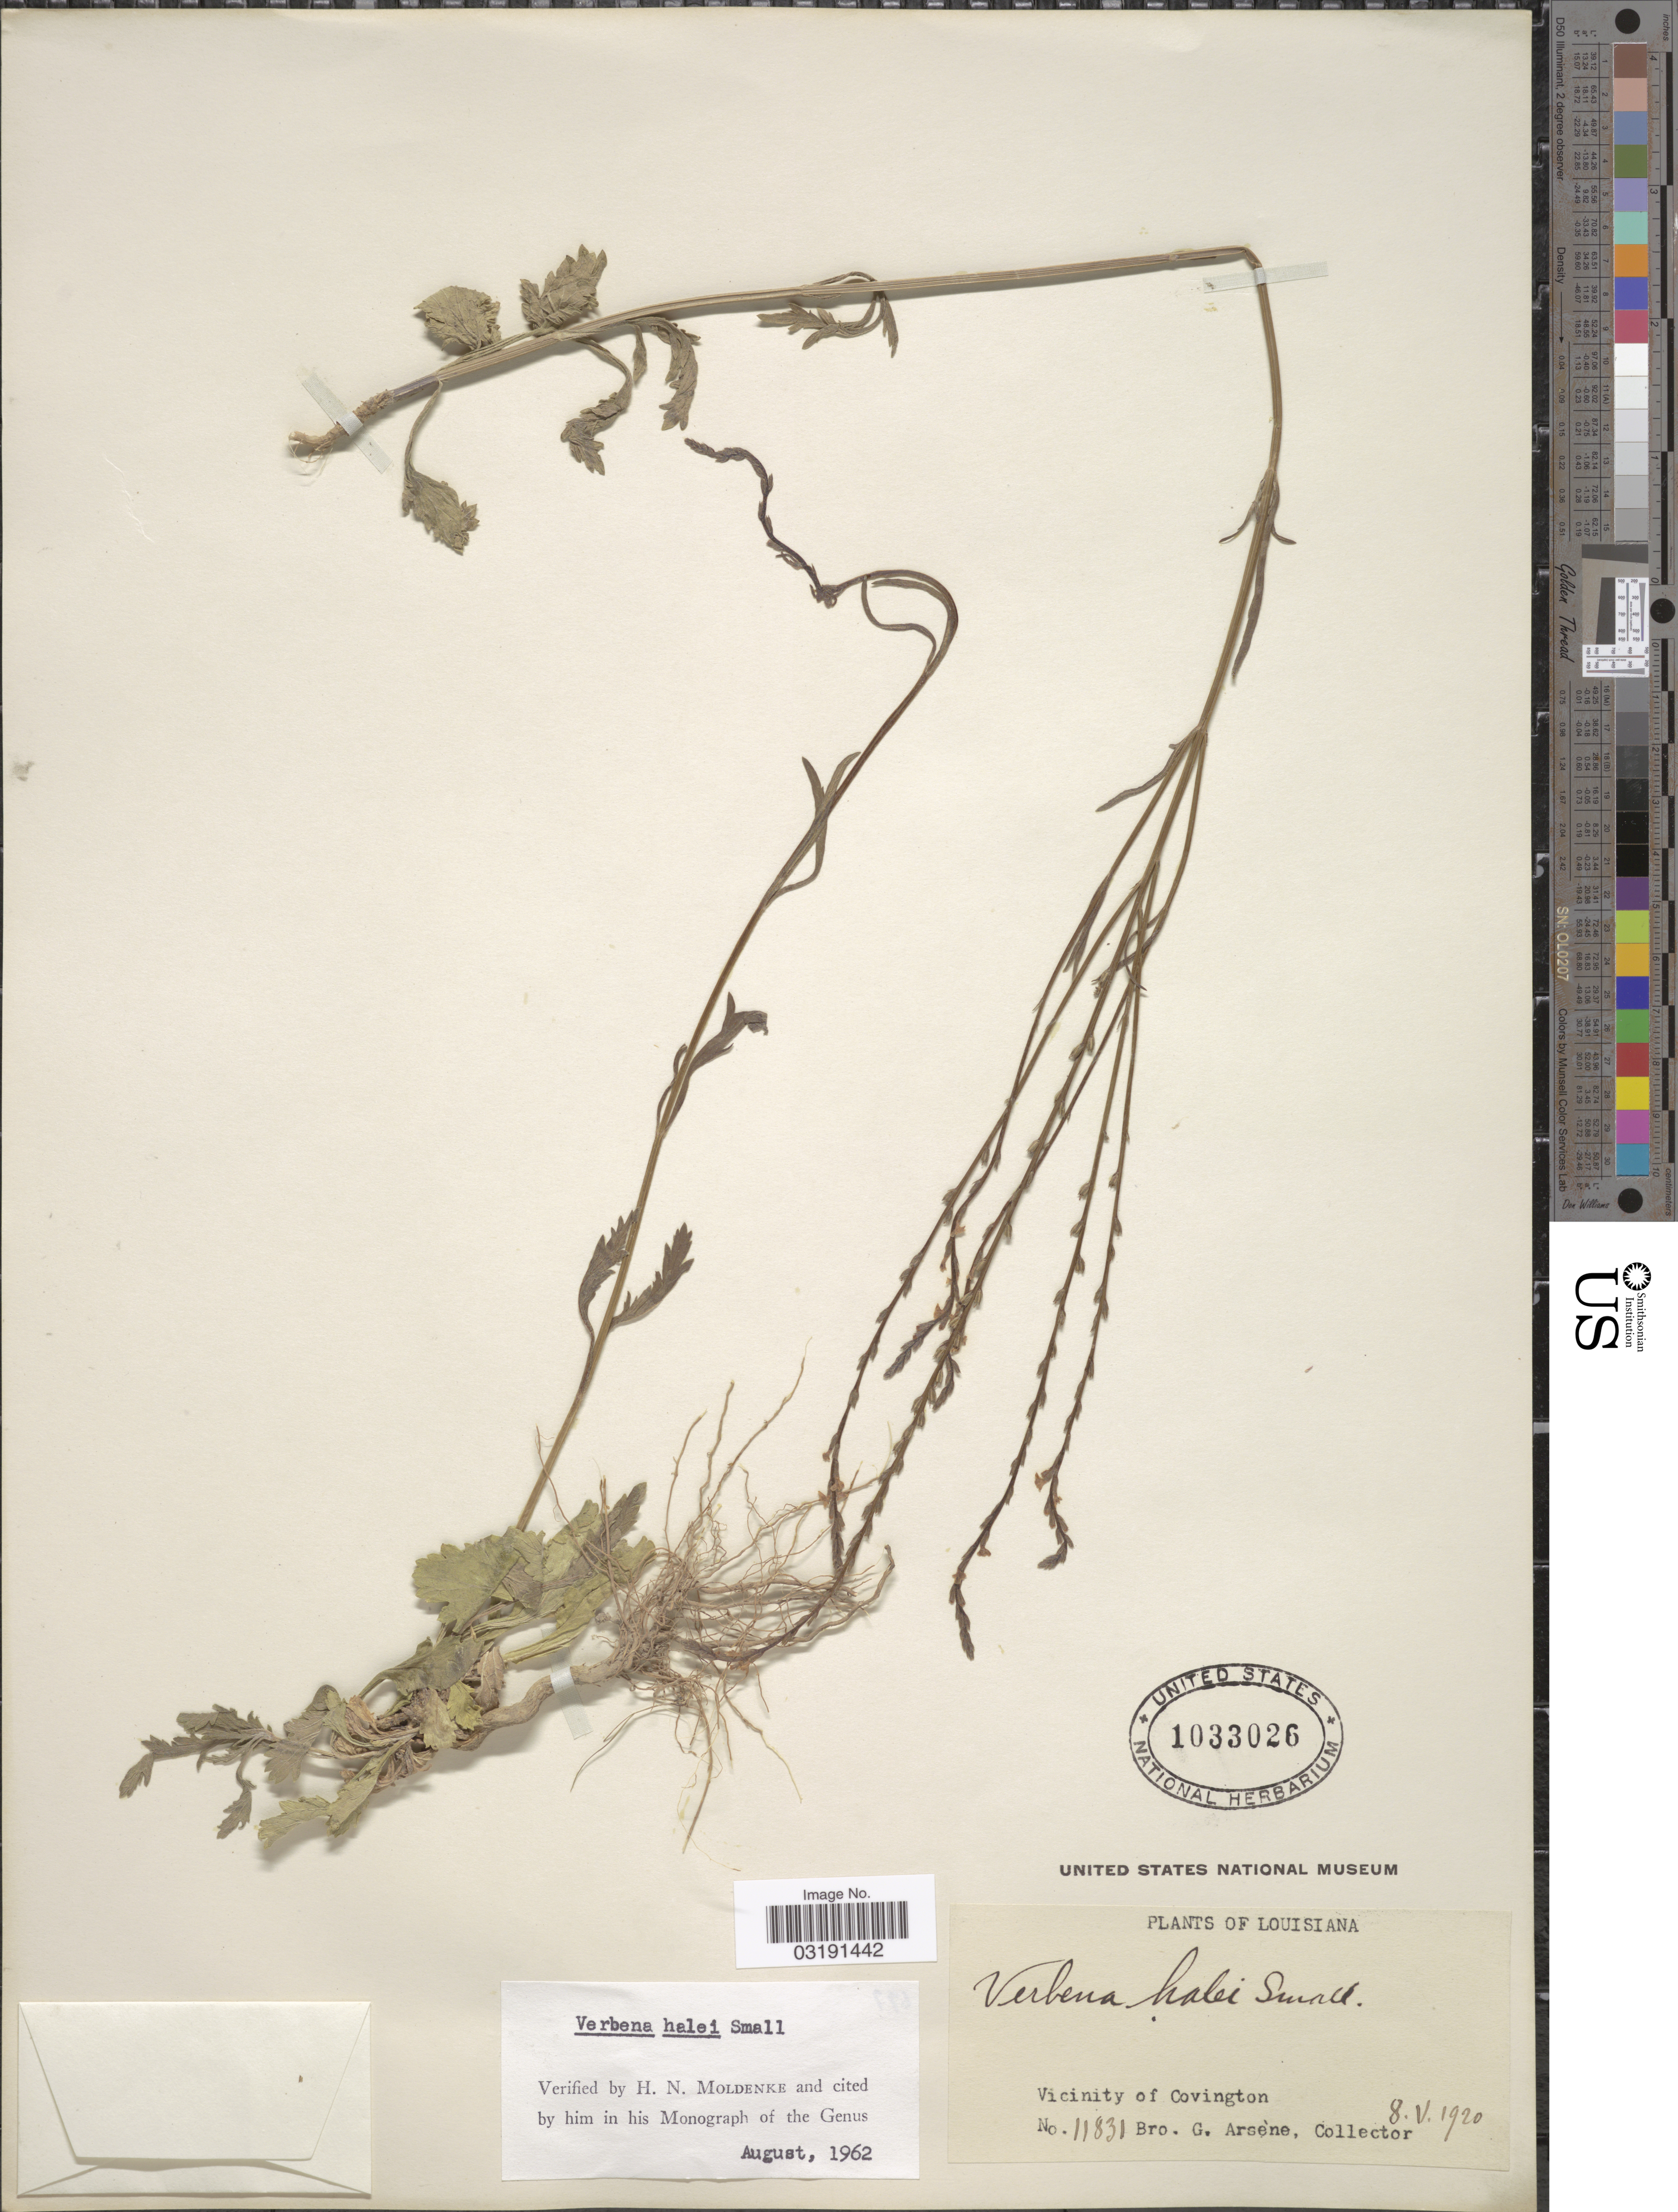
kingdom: Plantae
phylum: Tracheophyta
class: Magnoliopsida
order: Lamiales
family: Verbenaceae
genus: Verbena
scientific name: Verbena halei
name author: Small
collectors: Bro. G. Arsène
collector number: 11831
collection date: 1920-05-08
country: United States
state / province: Louisiana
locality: Vicinity of Covington.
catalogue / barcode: US 1033026